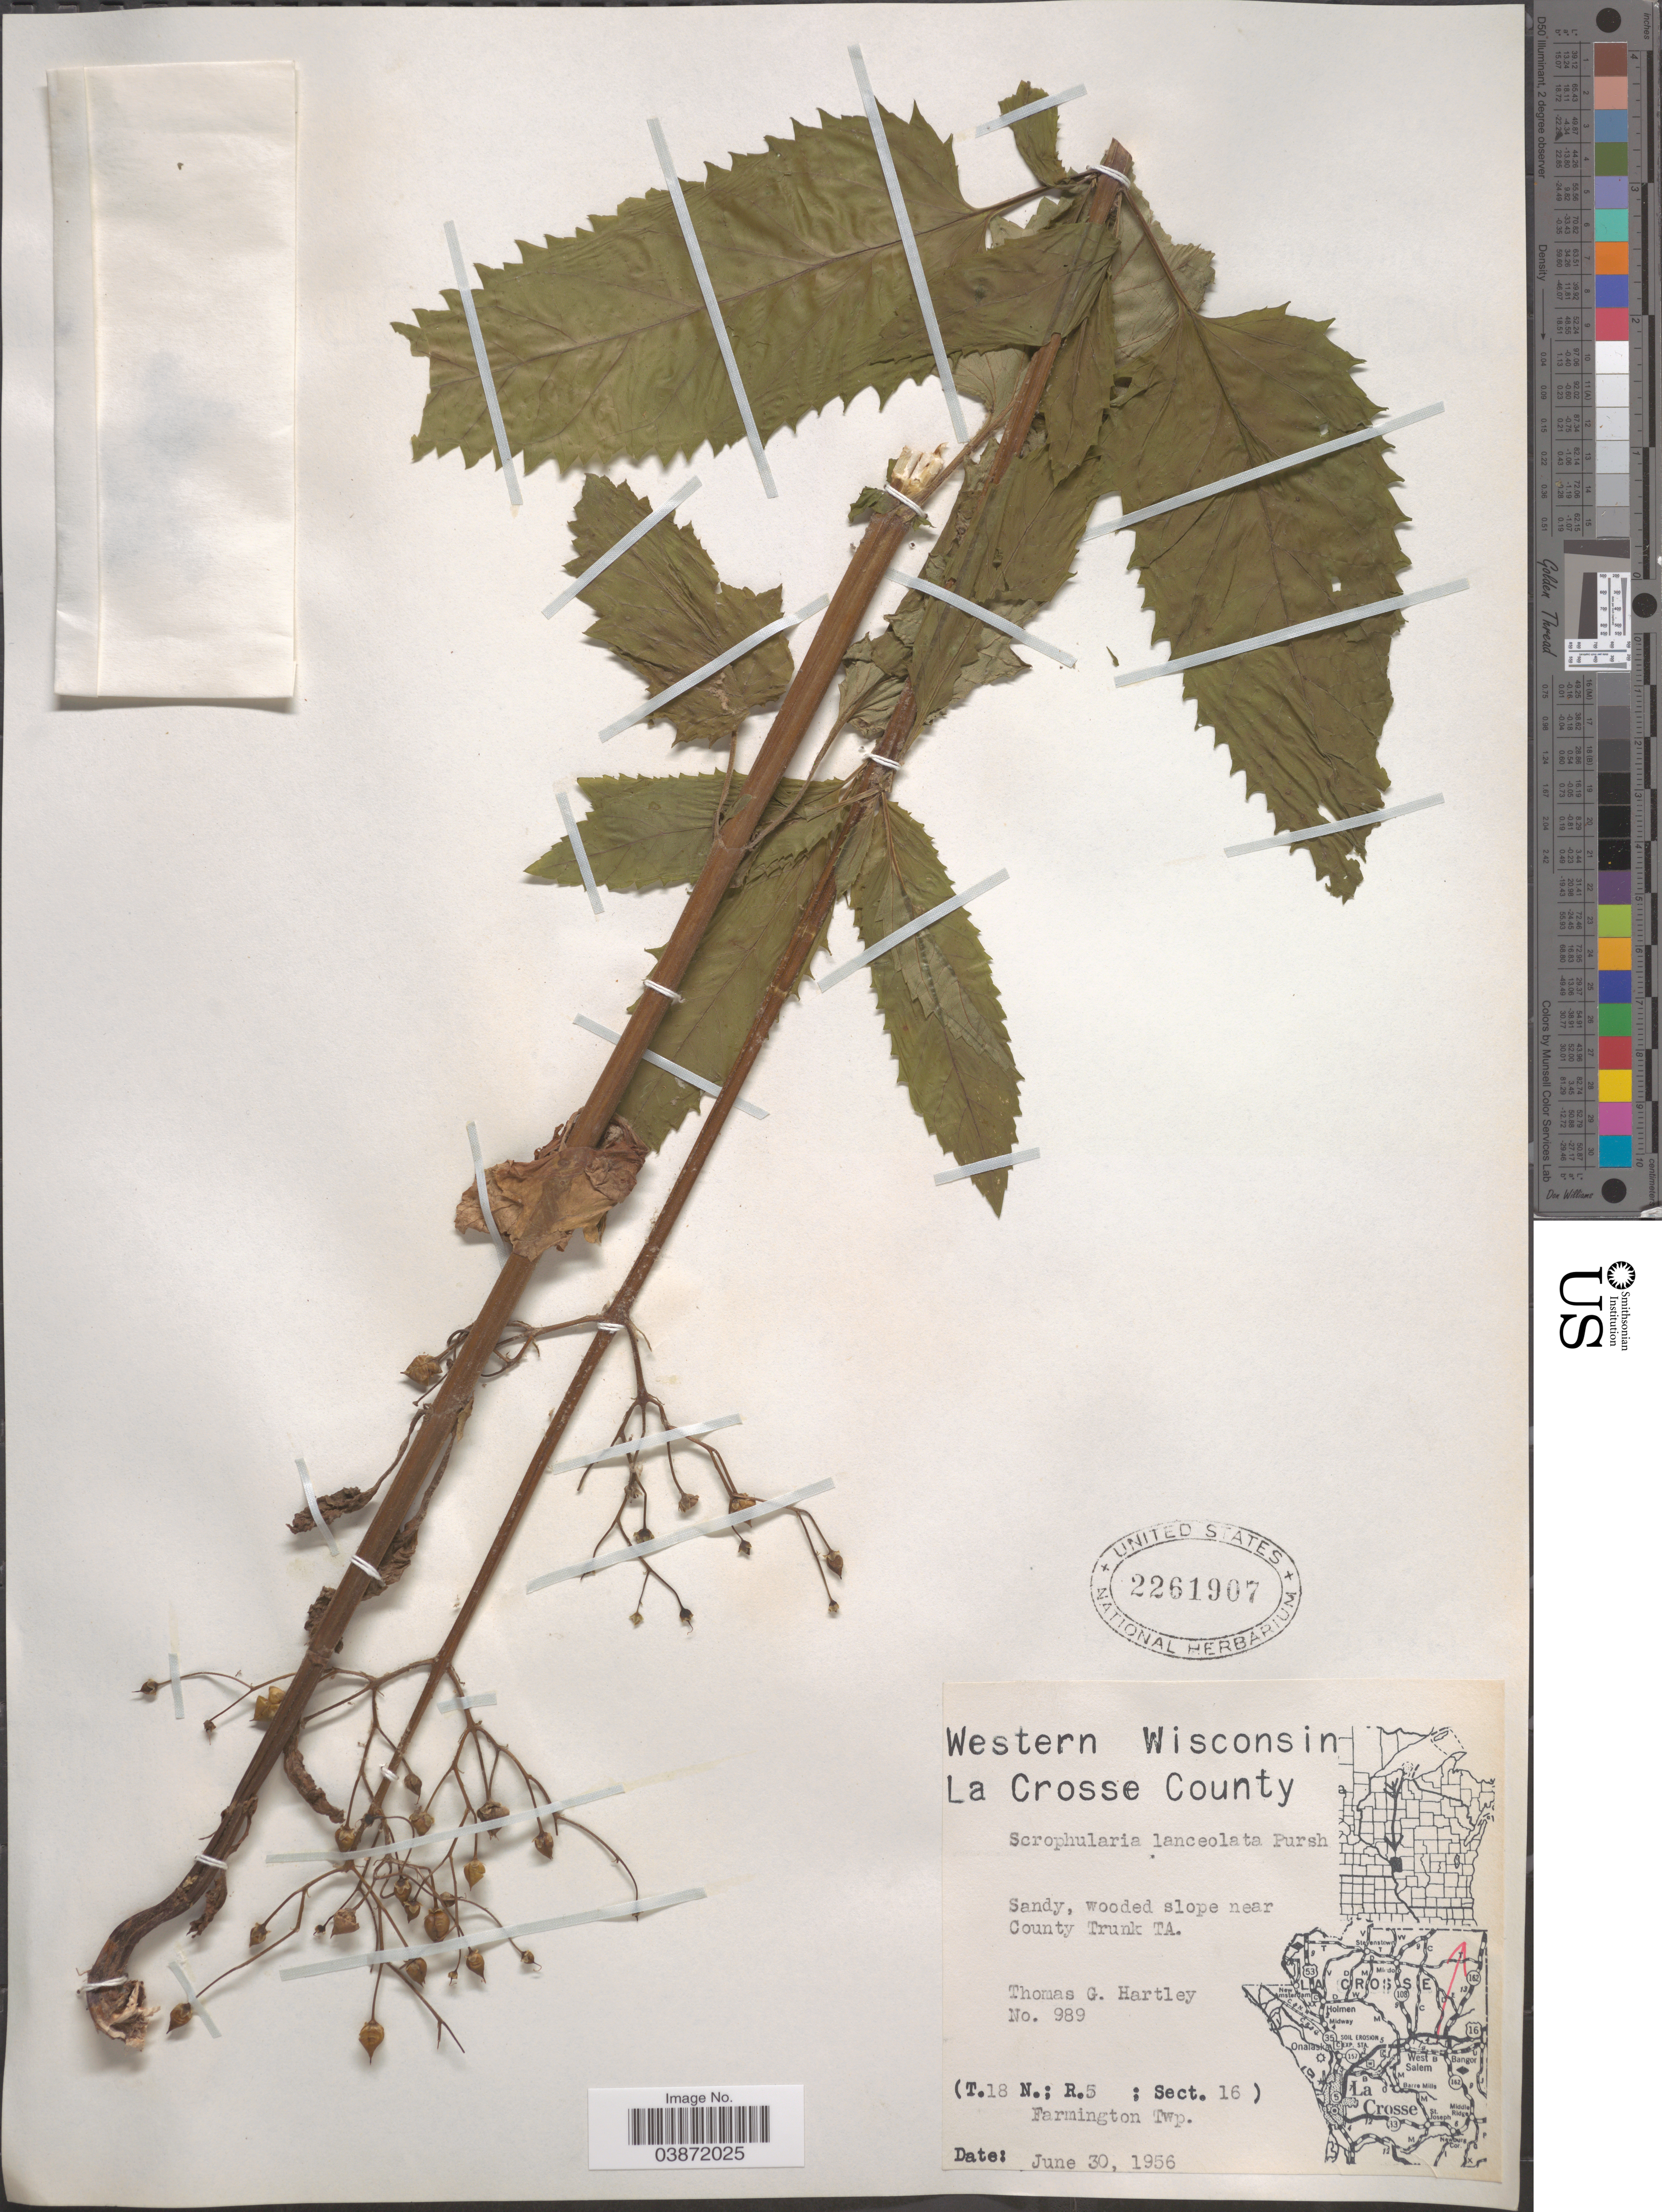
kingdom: Plantae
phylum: Tracheophyta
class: Magnoliopsida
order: Lamiales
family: Scrophulariaceae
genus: Scrophularia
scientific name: Scrophularia lanceolata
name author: Pursh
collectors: T. G. Hartley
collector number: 989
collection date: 1956-06-30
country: United States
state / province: Wisconsin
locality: Western Wisconsin. La Crosse County. Slope near County Trunk TA. (T.18 N.; R.5 ; Sect. 16).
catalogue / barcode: US 2261907